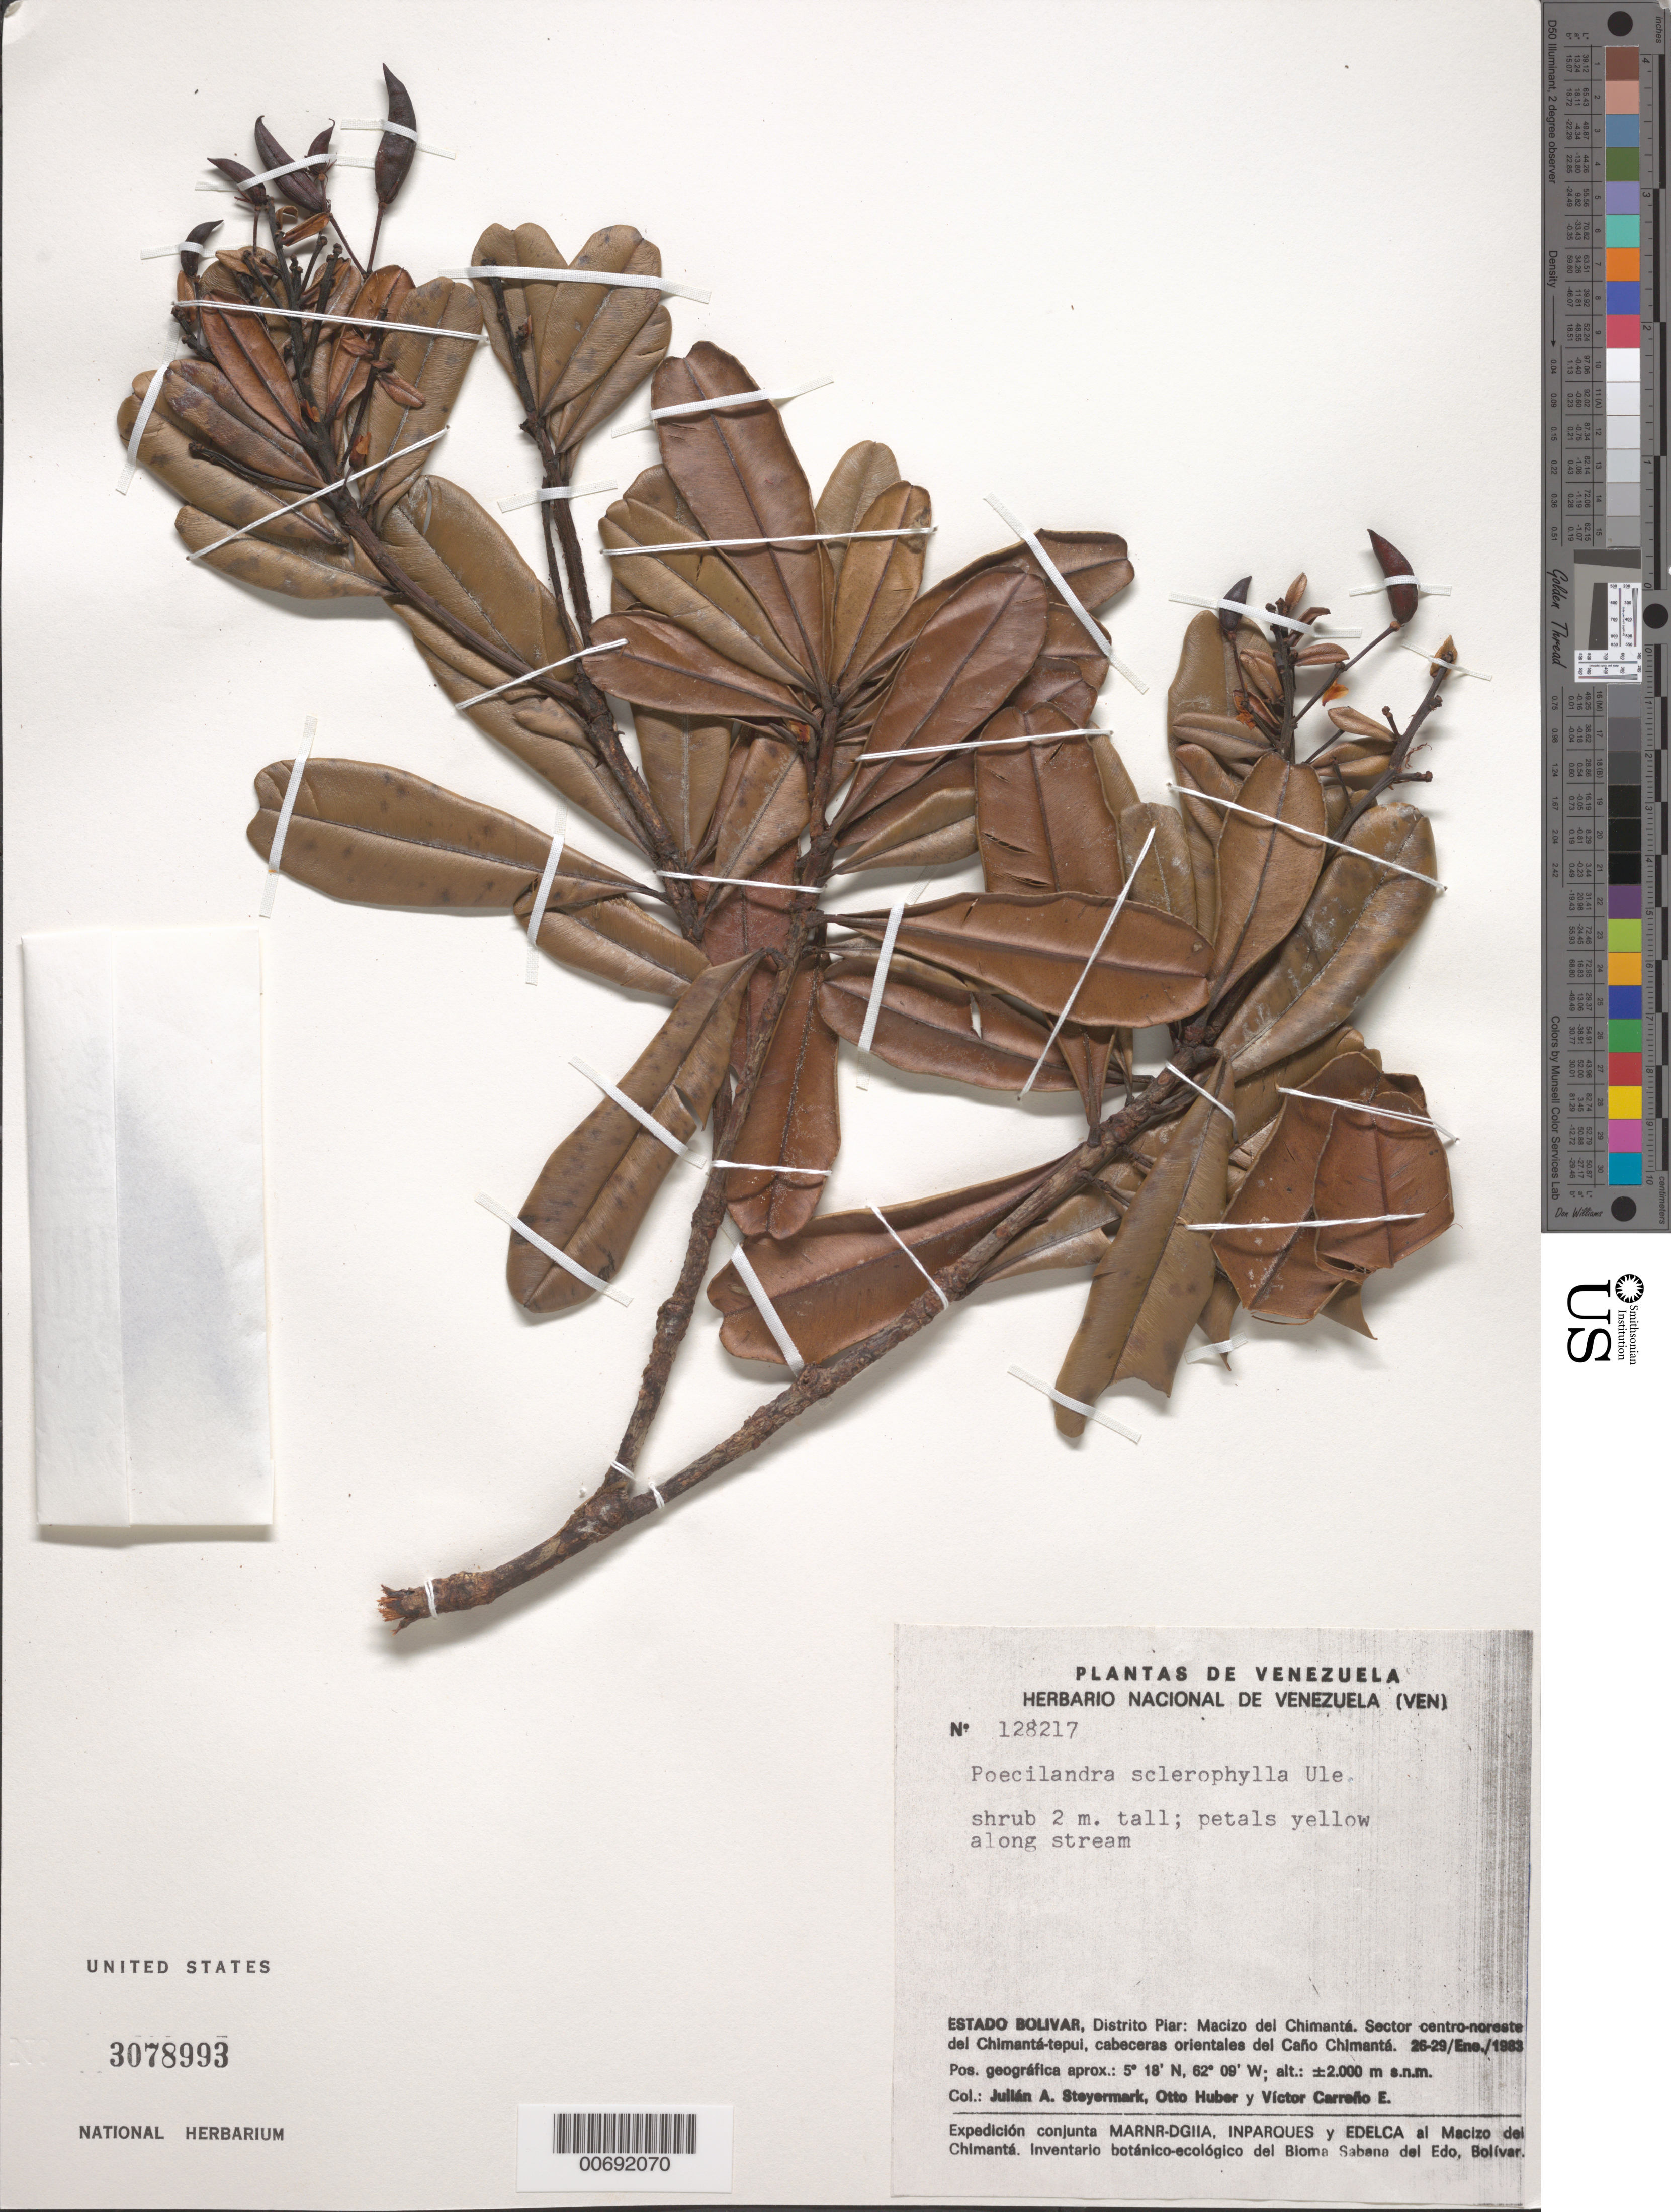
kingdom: Plantae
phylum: Tracheophyta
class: Magnoliopsida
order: Malpighiales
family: Ochnaceae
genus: Poecilandra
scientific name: Poecilandra sclerophylla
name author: Ule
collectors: J. Steyermark, O. Huber & V. Carreño E.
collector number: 128217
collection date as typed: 26-Jan-83 to 29-Jan-83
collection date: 1983-01-26/1983-01-29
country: Venezuela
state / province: Bolívar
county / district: Piar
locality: Macizo del Chimantá, sector centro-noreste del Chimantá-tepuí, cabeceras orientales del Caño Chimantá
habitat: Along stream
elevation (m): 2000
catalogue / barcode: US 3078993